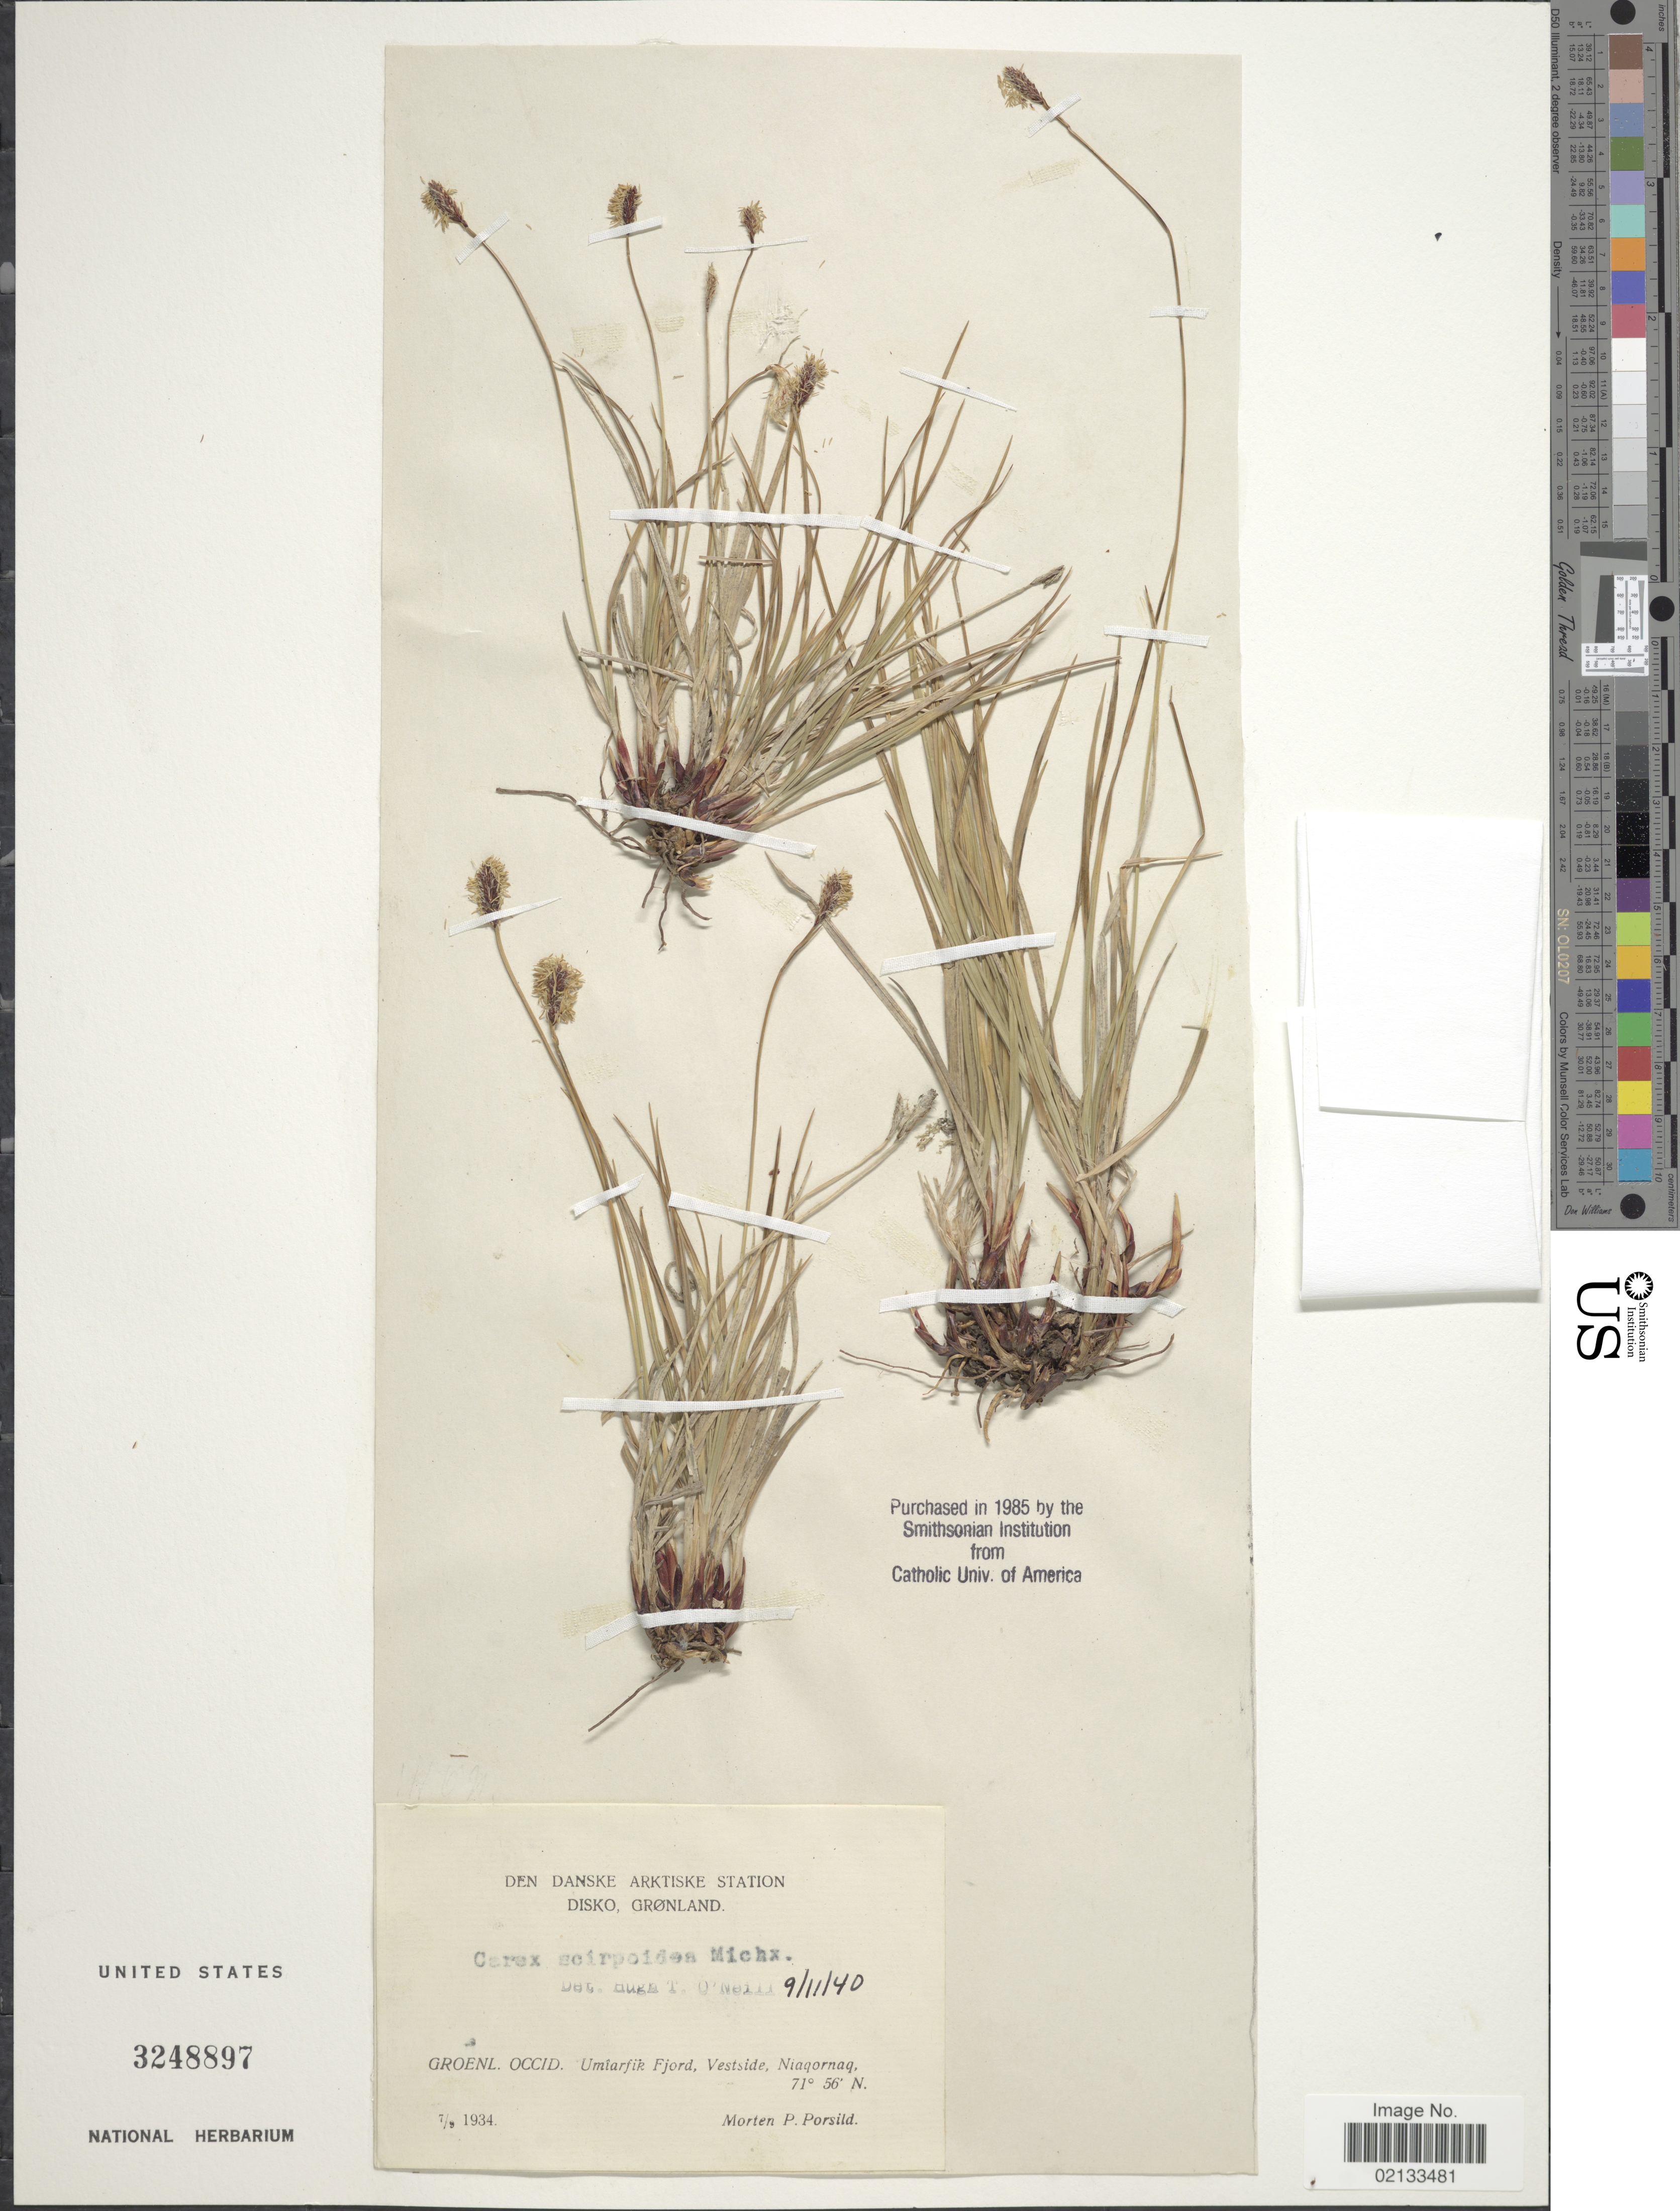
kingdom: Plantae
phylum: Tracheophyta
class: Liliopsida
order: Poales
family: Cyperaceae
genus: Carex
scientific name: Carex scirpoidea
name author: Michx.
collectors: M. P. Porsild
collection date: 1934-09-07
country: Greenland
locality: Den Danske Arktiske Station, Disko, Groenl. Occid. Umîarfik Fjord, Vestside, Niaqornaq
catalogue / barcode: US 3248897